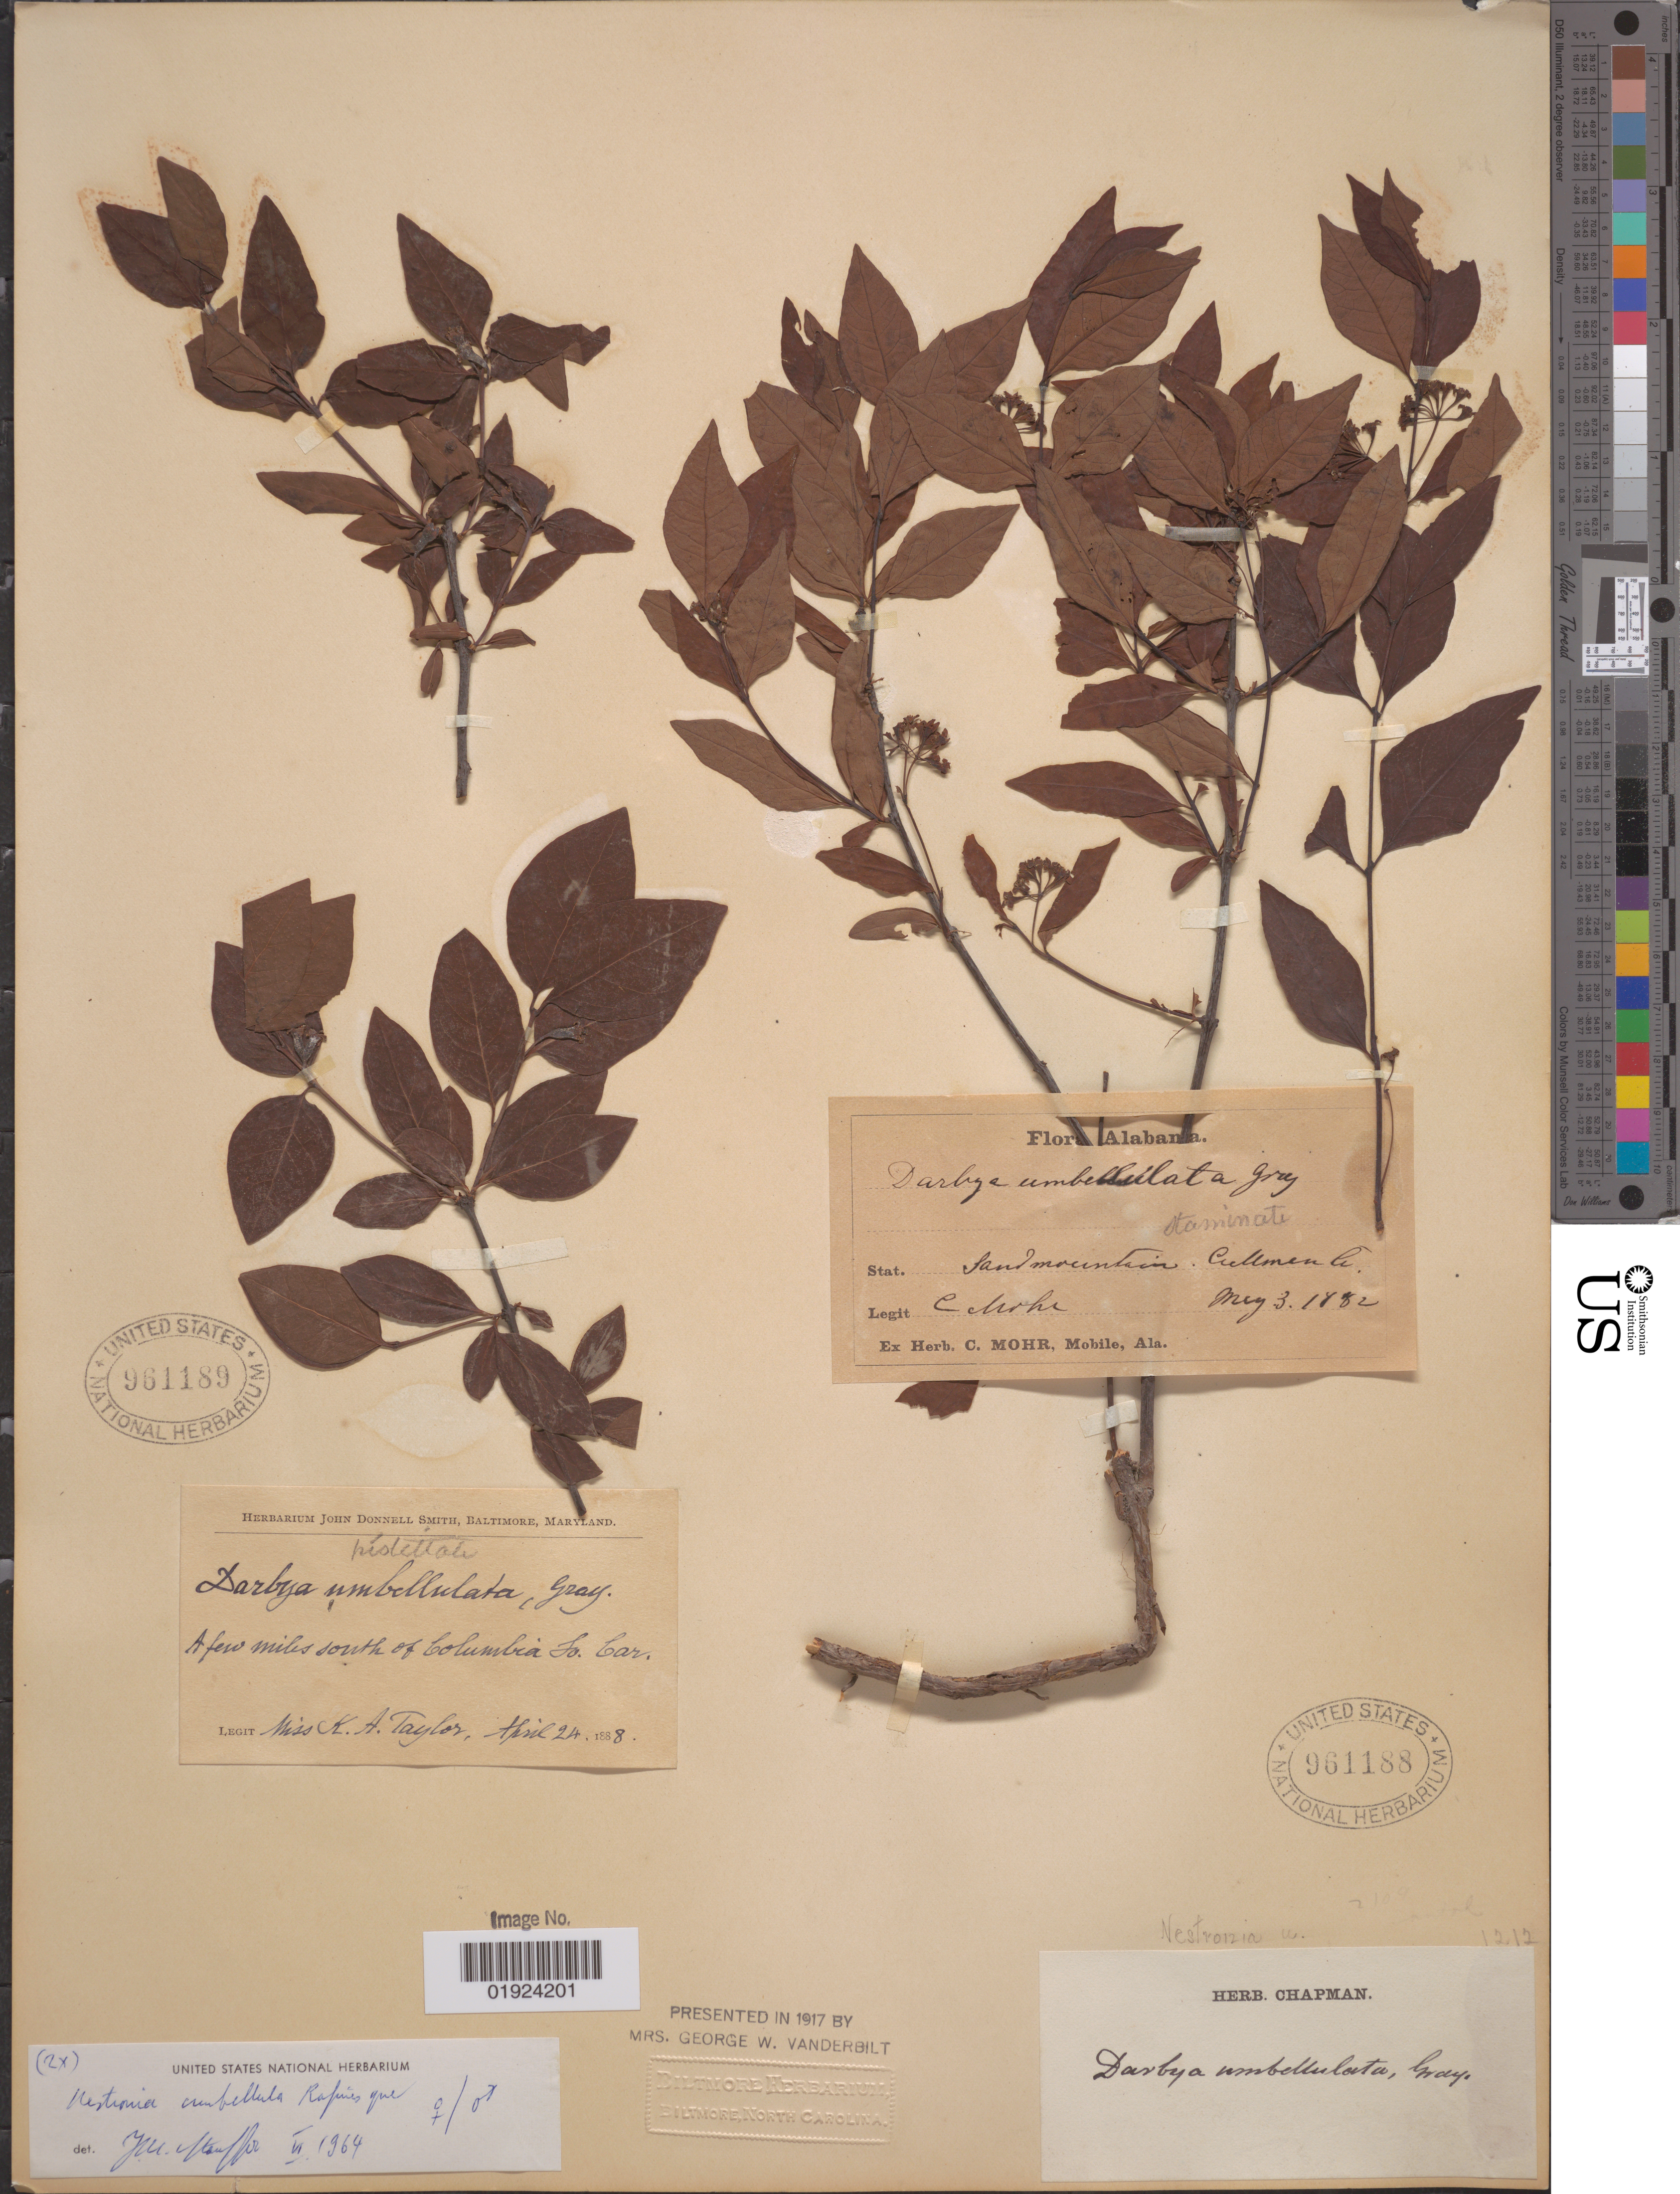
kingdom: Plantae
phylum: Tracheophyta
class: Magnoliopsida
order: Santalales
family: Santalaceae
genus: Nestronia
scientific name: Nestronia umbellula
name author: Raf.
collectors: C. T. Mohr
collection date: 1882-05-03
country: United States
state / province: Alabama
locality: Sand mountain. Cullman Co.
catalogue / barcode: US 961188-2